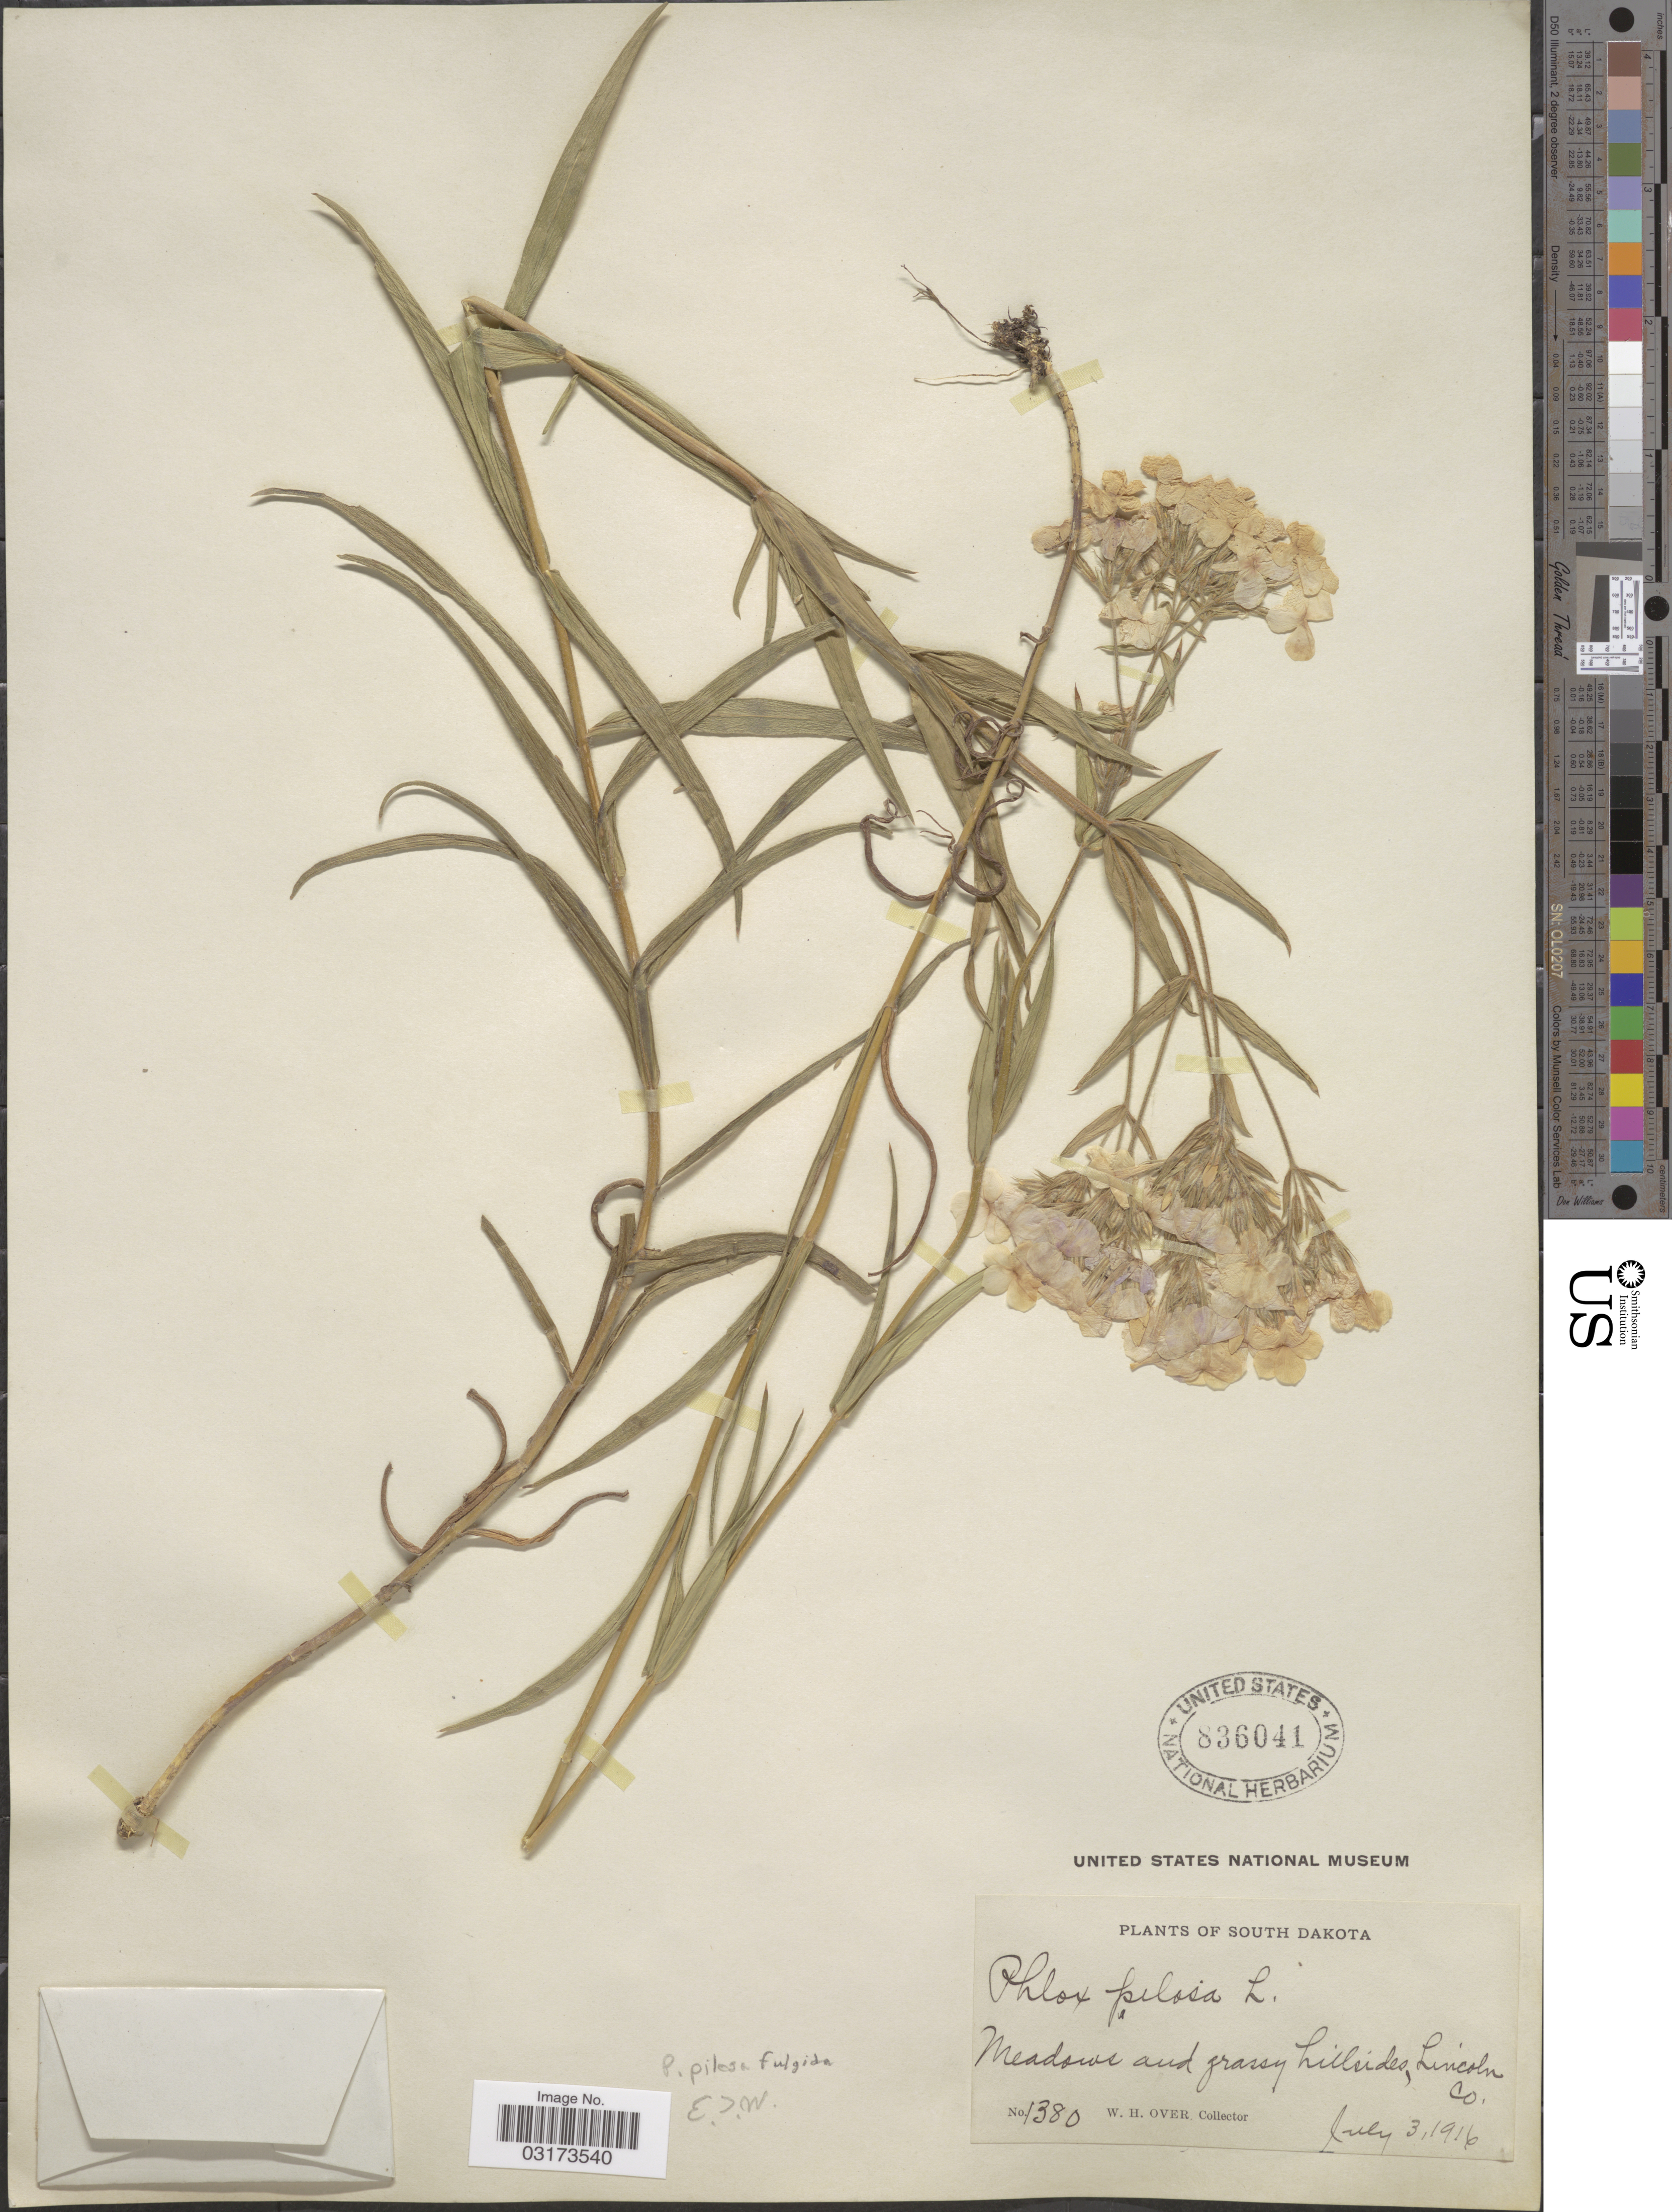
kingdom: Plantae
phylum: Tracheophyta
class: Magnoliopsida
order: Ericales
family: Polemoniaceae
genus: Phlox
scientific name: Phlox pilosa subsp. fulgida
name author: (Wherry) Wherry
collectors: W. Over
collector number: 1380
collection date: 1916-07-03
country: United States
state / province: South Dakota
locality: Meadows and grassy hillsides, Lincoln Co.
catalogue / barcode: US 836041